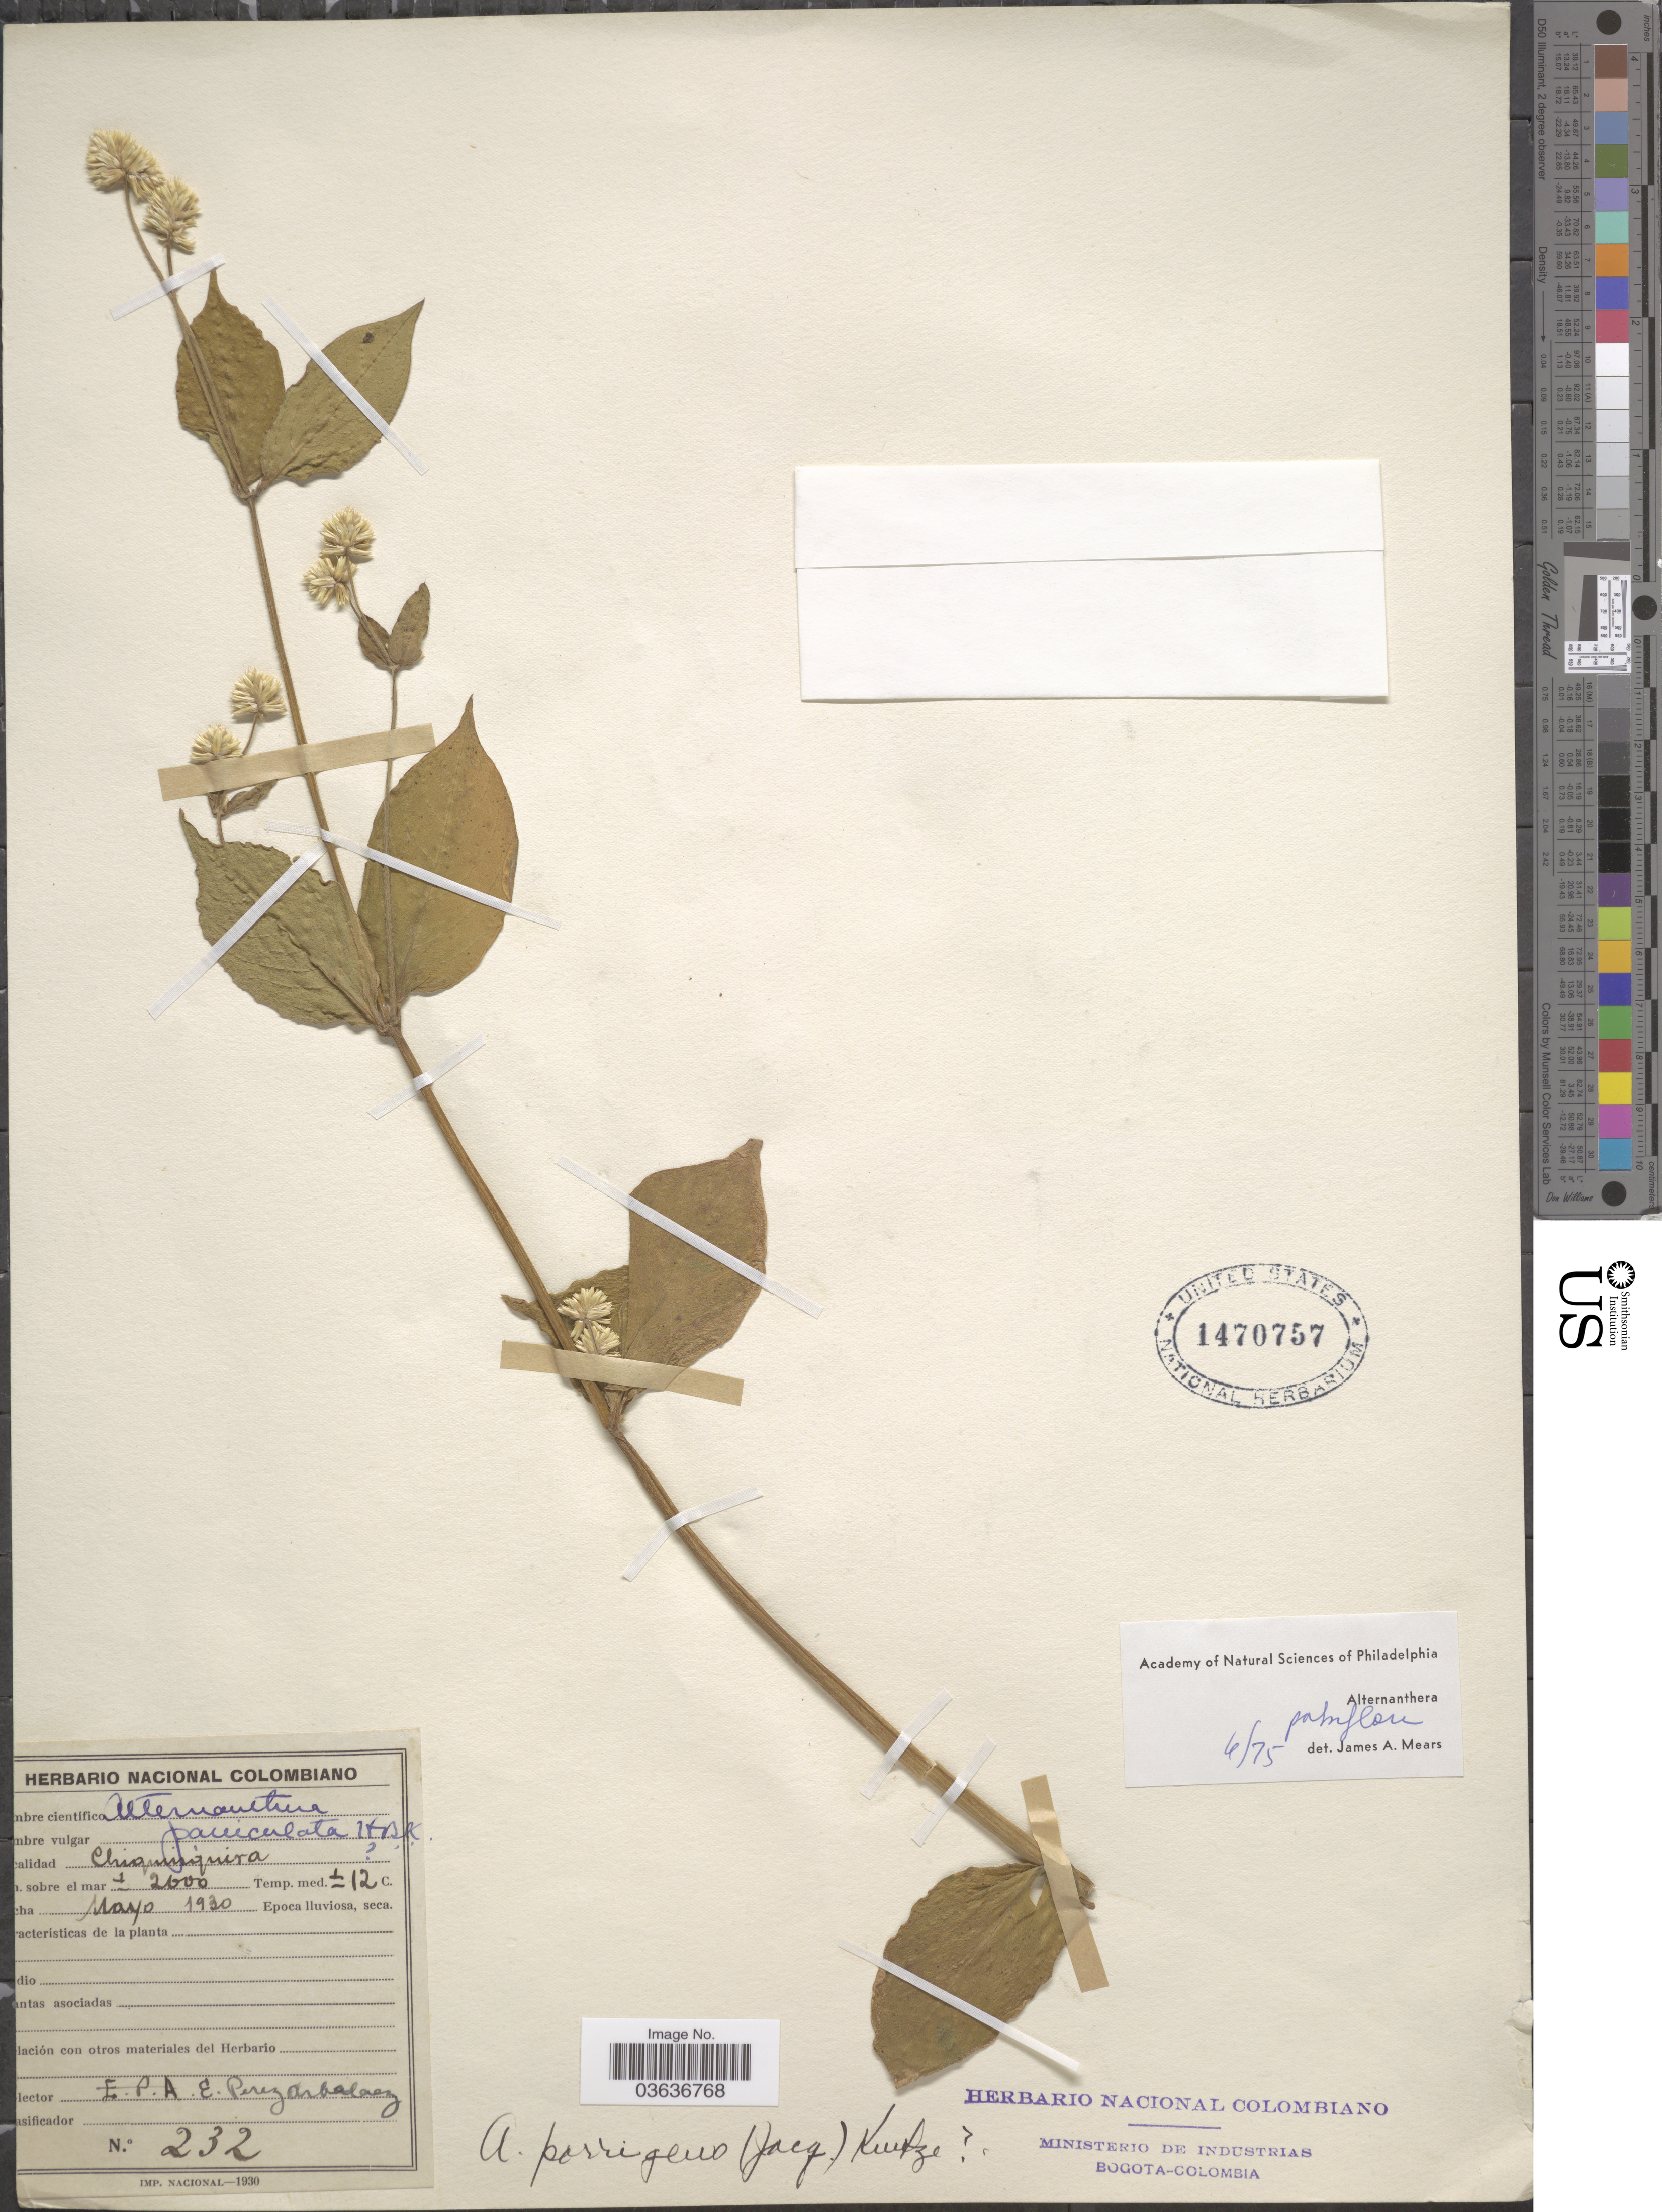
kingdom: Plantae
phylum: Tracheophyta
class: Magnoliopsida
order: Caryophyllales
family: Amaranthaceae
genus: Alternanthera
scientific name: Alternanthera pubiflora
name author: (Benth.) Kuntze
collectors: E. Pérez Arbeláez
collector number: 232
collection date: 1930-05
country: Colombia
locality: Chiquinquira.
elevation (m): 2600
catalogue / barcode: US 1470757